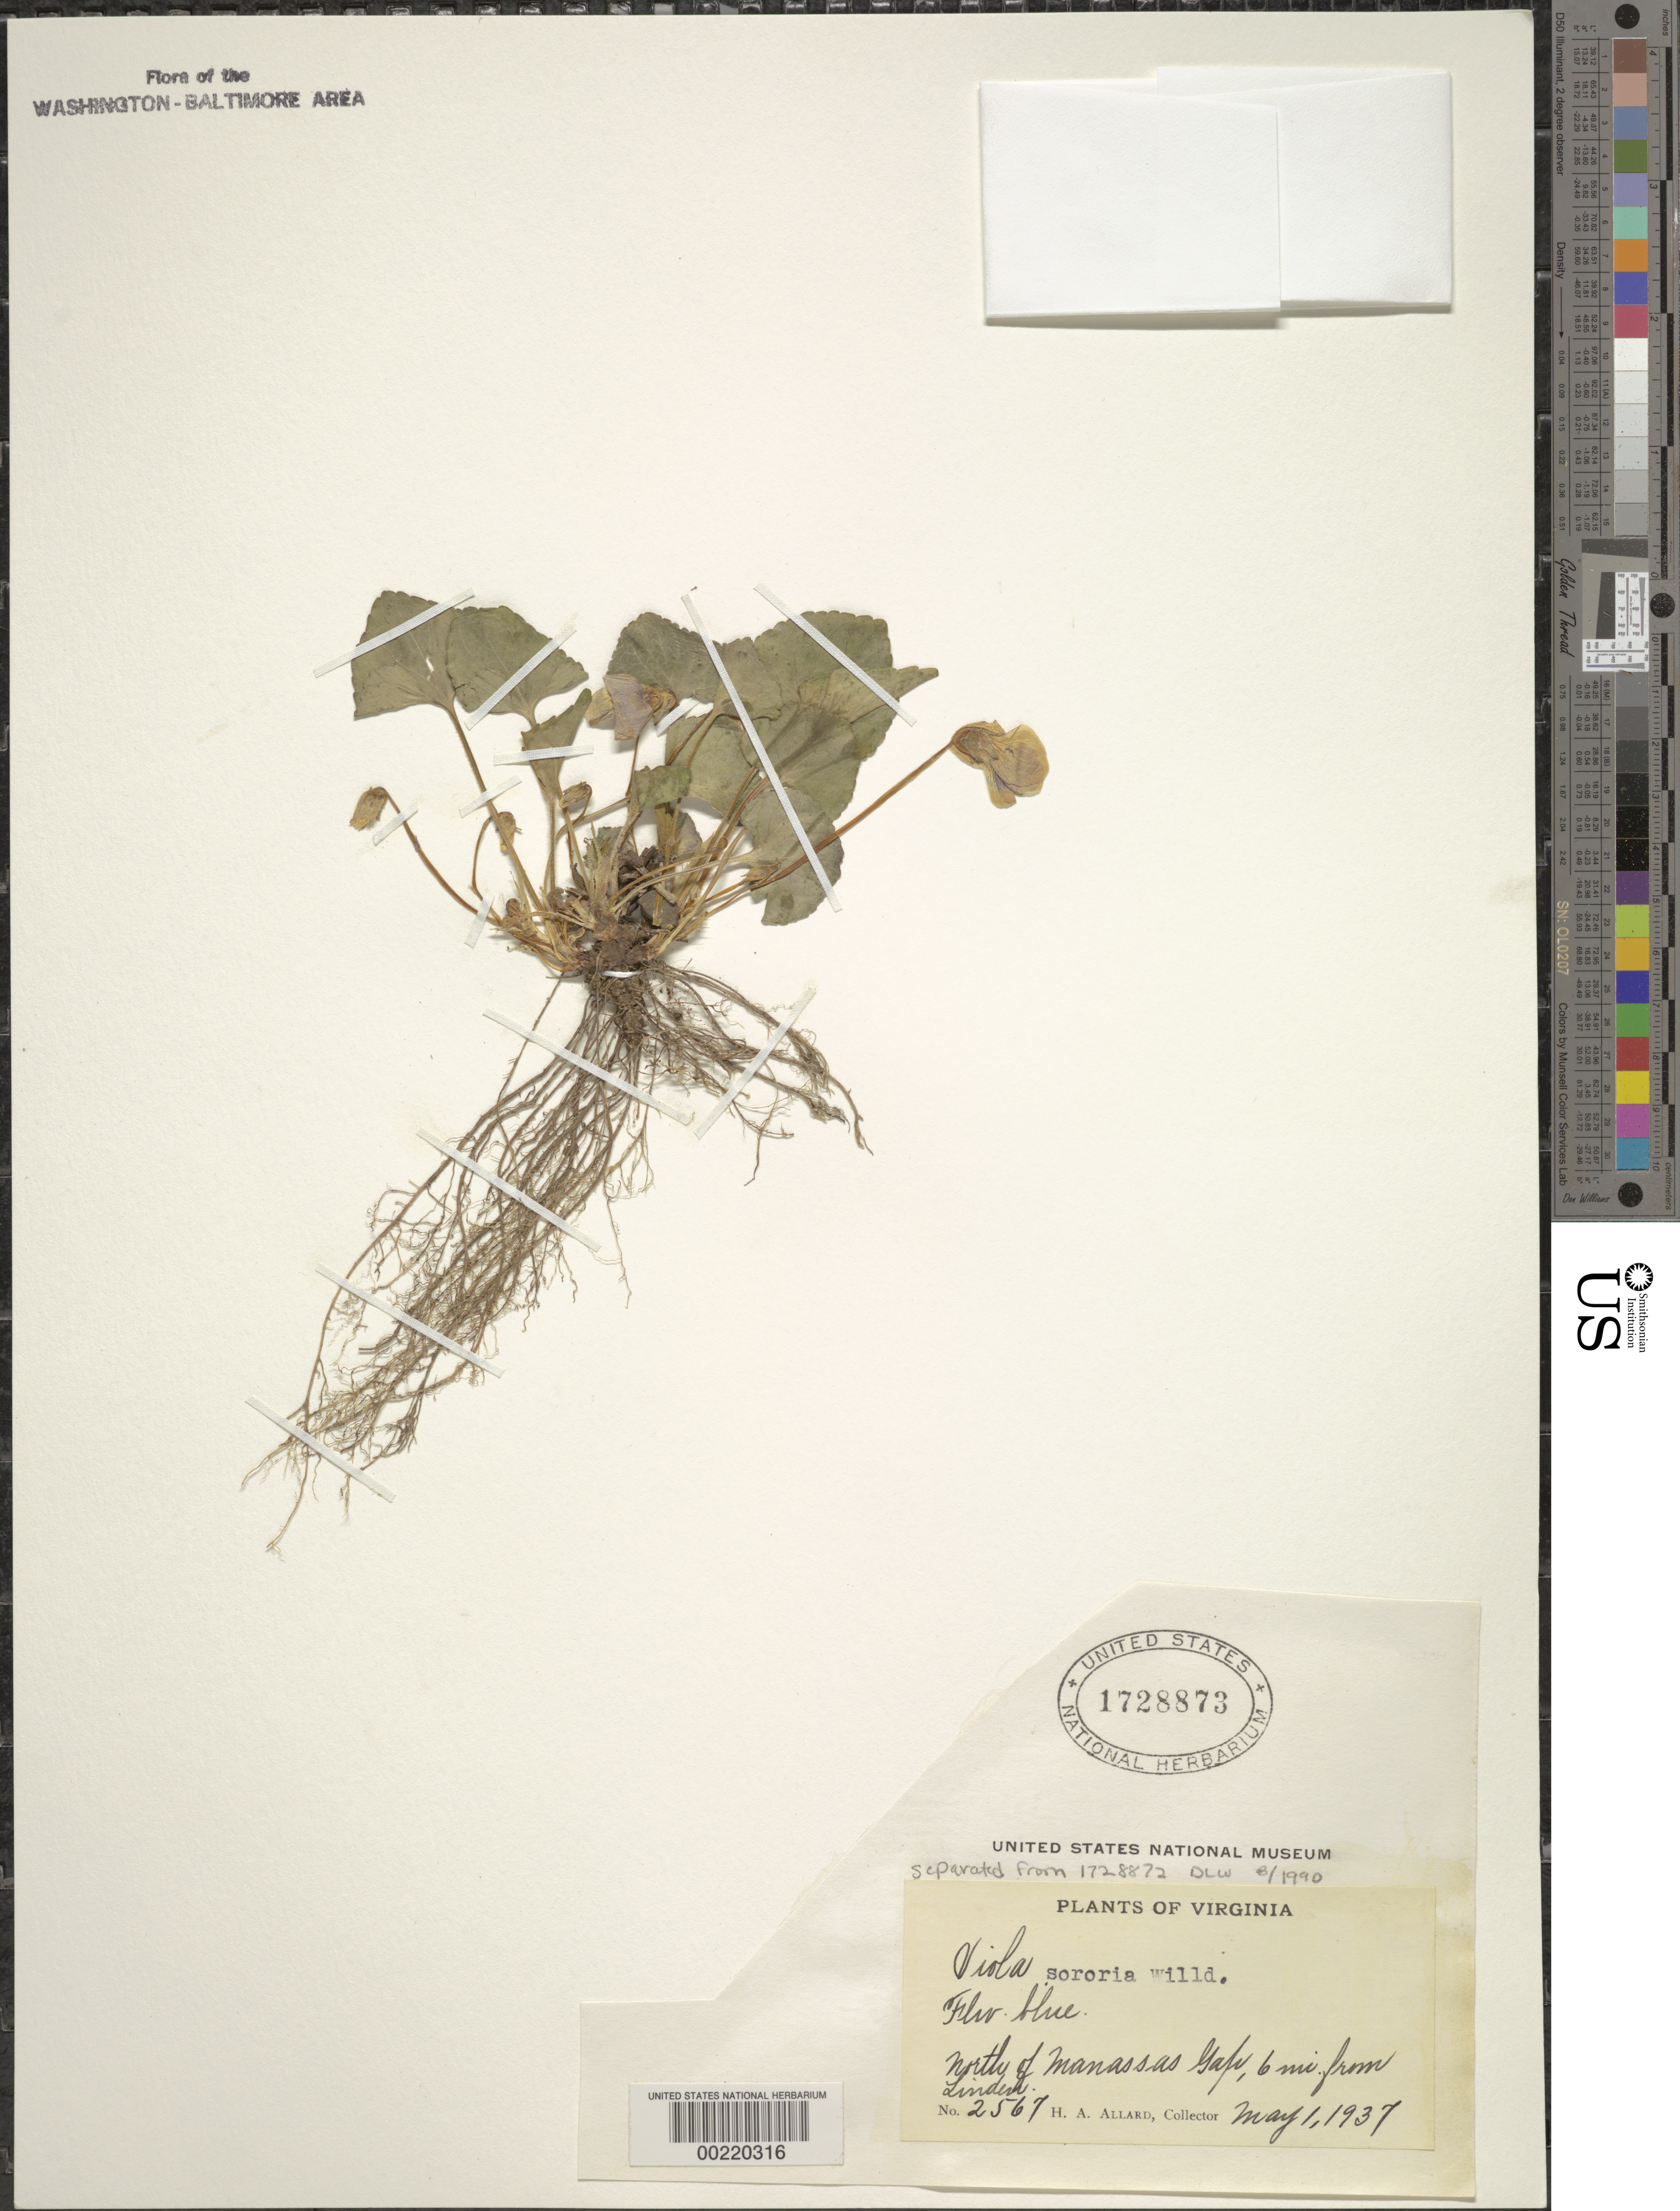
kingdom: Plantae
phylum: Tracheophyta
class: Magnoliopsida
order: Malpighiales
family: Violaceae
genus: Viola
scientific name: Viola sororia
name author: Willd.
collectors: H. A. Allard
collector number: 2567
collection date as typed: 01 May 1937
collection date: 1937-05-01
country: United States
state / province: Virginia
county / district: Prince William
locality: North of Manassas Gap, Linden vicinity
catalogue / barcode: US 1728873